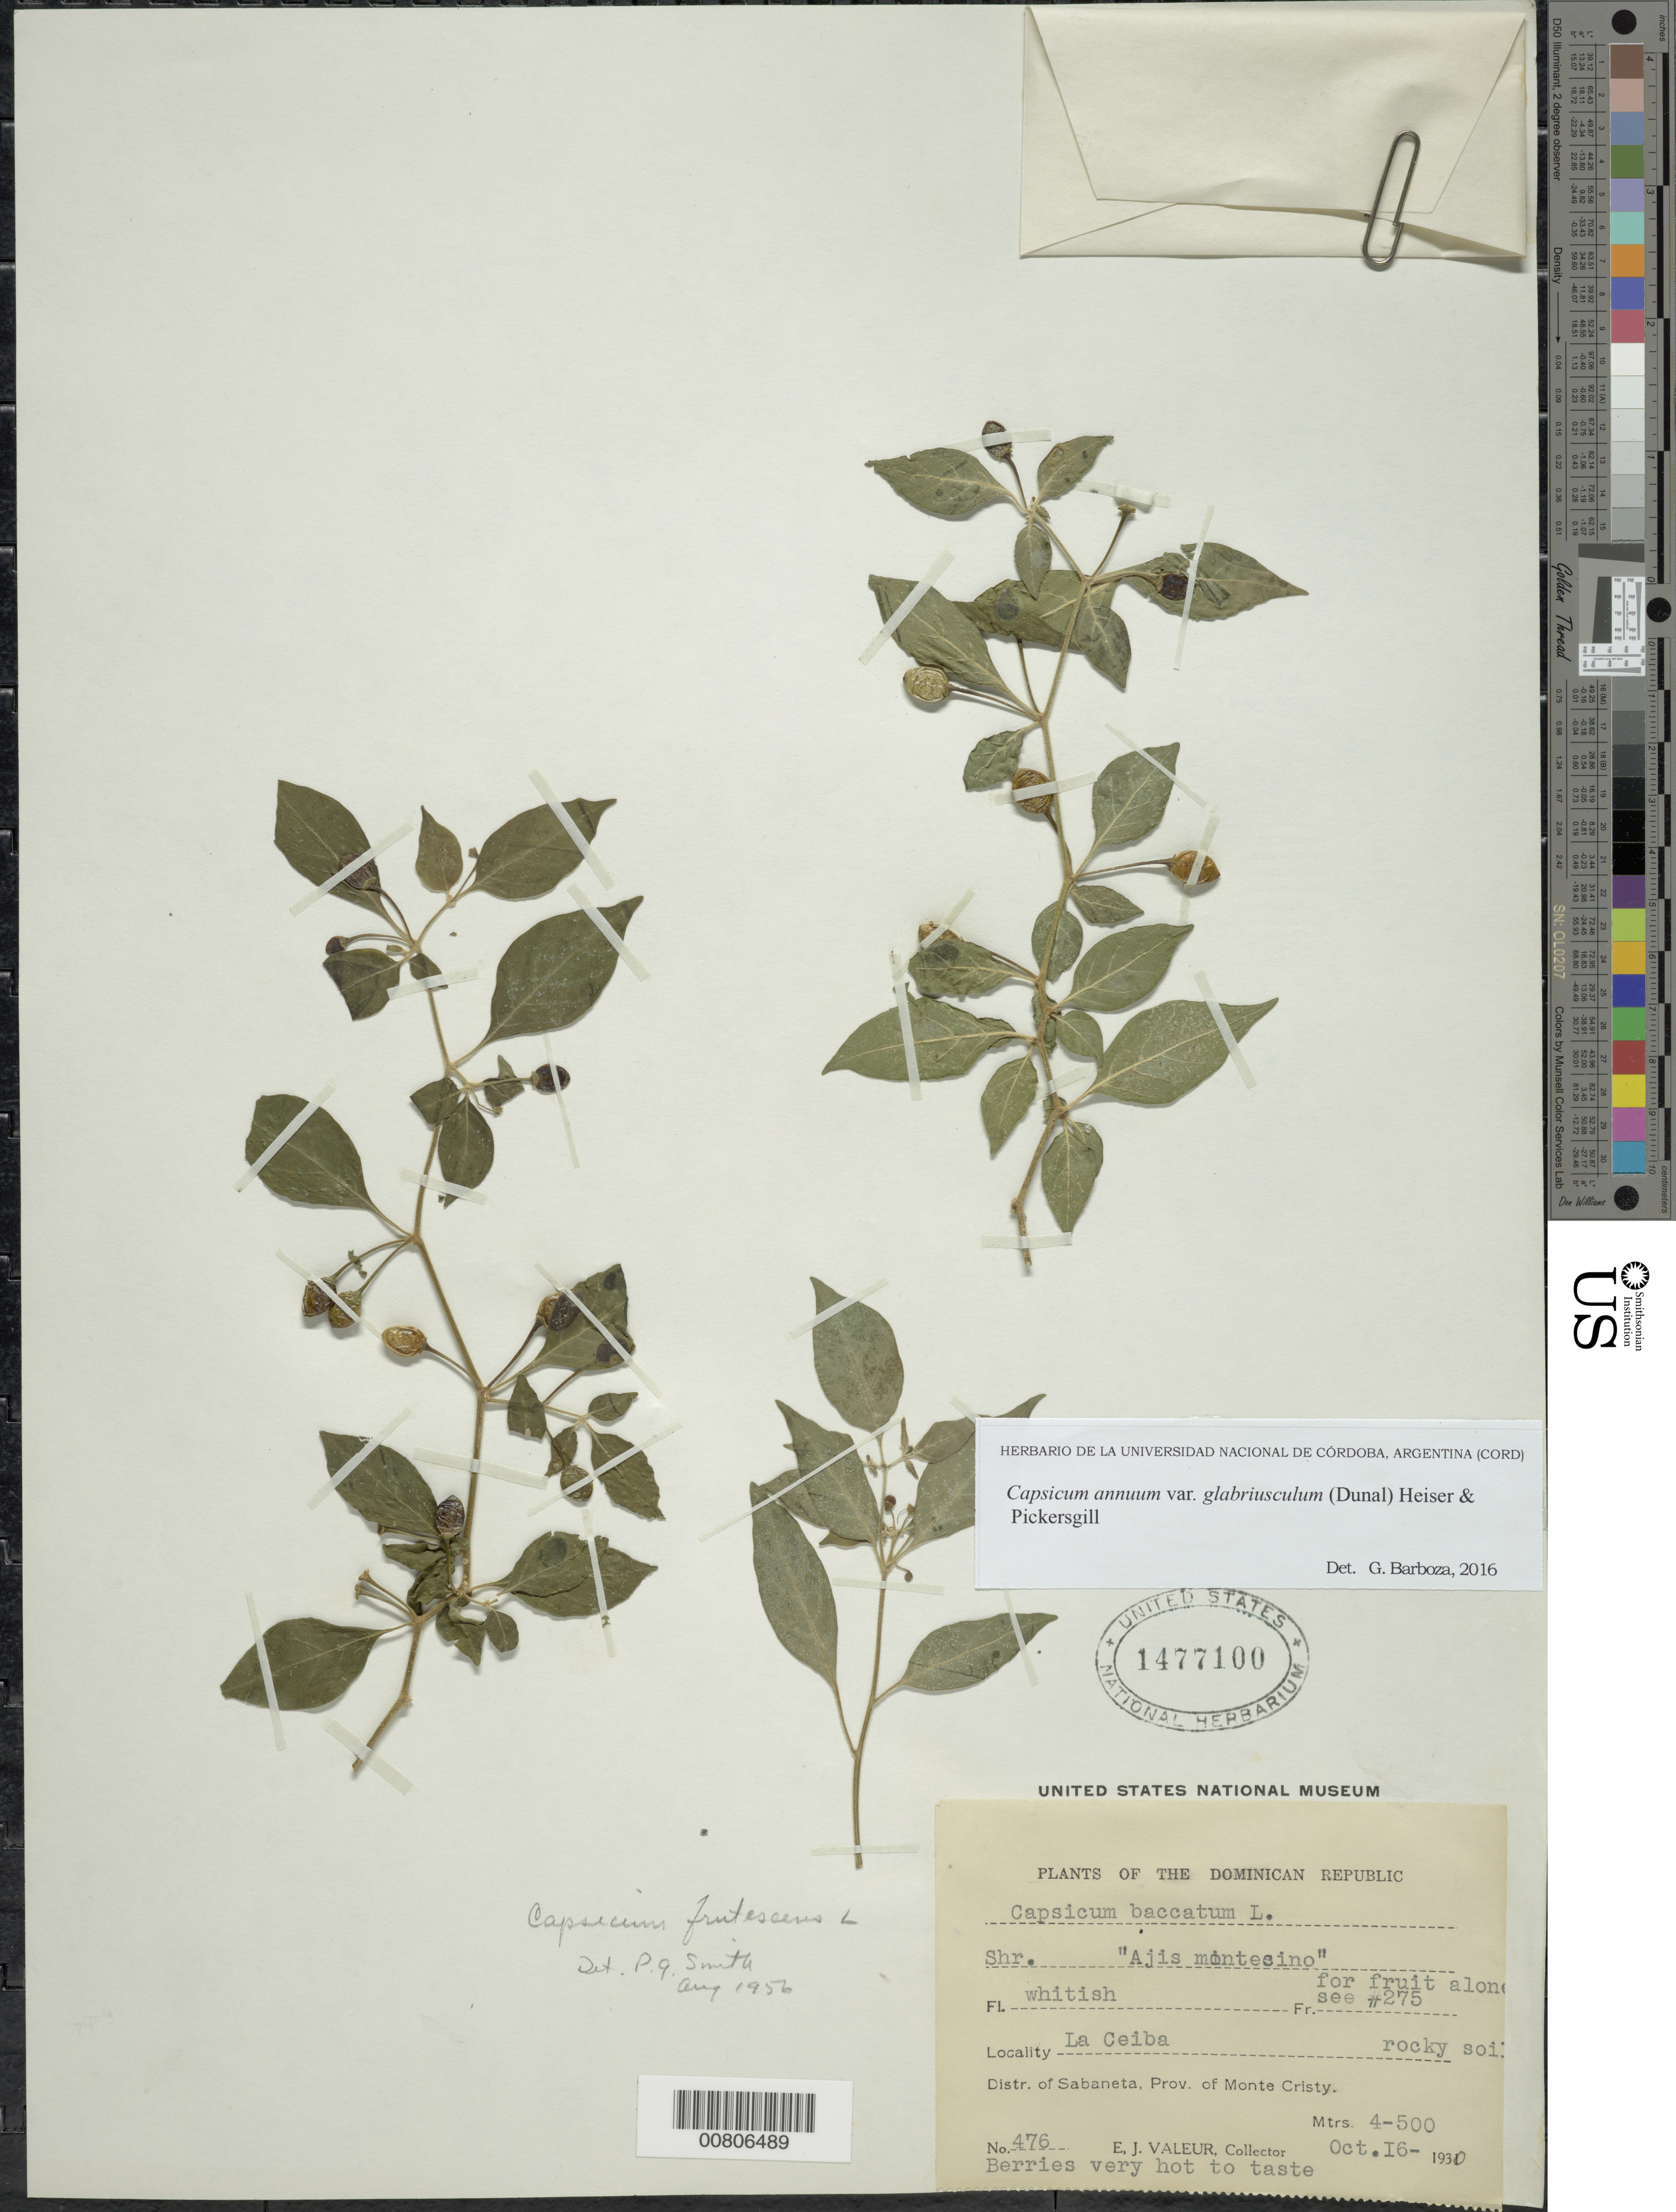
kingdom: Plantae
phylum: Tracheophyta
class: Magnoliopsida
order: Solanales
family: Solanaceae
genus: Capsicum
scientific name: Capsicum annuum var. glabriusculum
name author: (Dunal) Heiser & Pickersgill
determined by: Barboza, G. E., (CORD), Museo Botanico - Cordoba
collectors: E. Valeur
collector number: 476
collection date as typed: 16 Oct 1930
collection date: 1930-10-16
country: Dominican Republic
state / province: Monte Cristi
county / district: Sabaneta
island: Hispaniola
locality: La Ceiba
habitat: Rocky soil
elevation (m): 400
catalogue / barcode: US 1477100